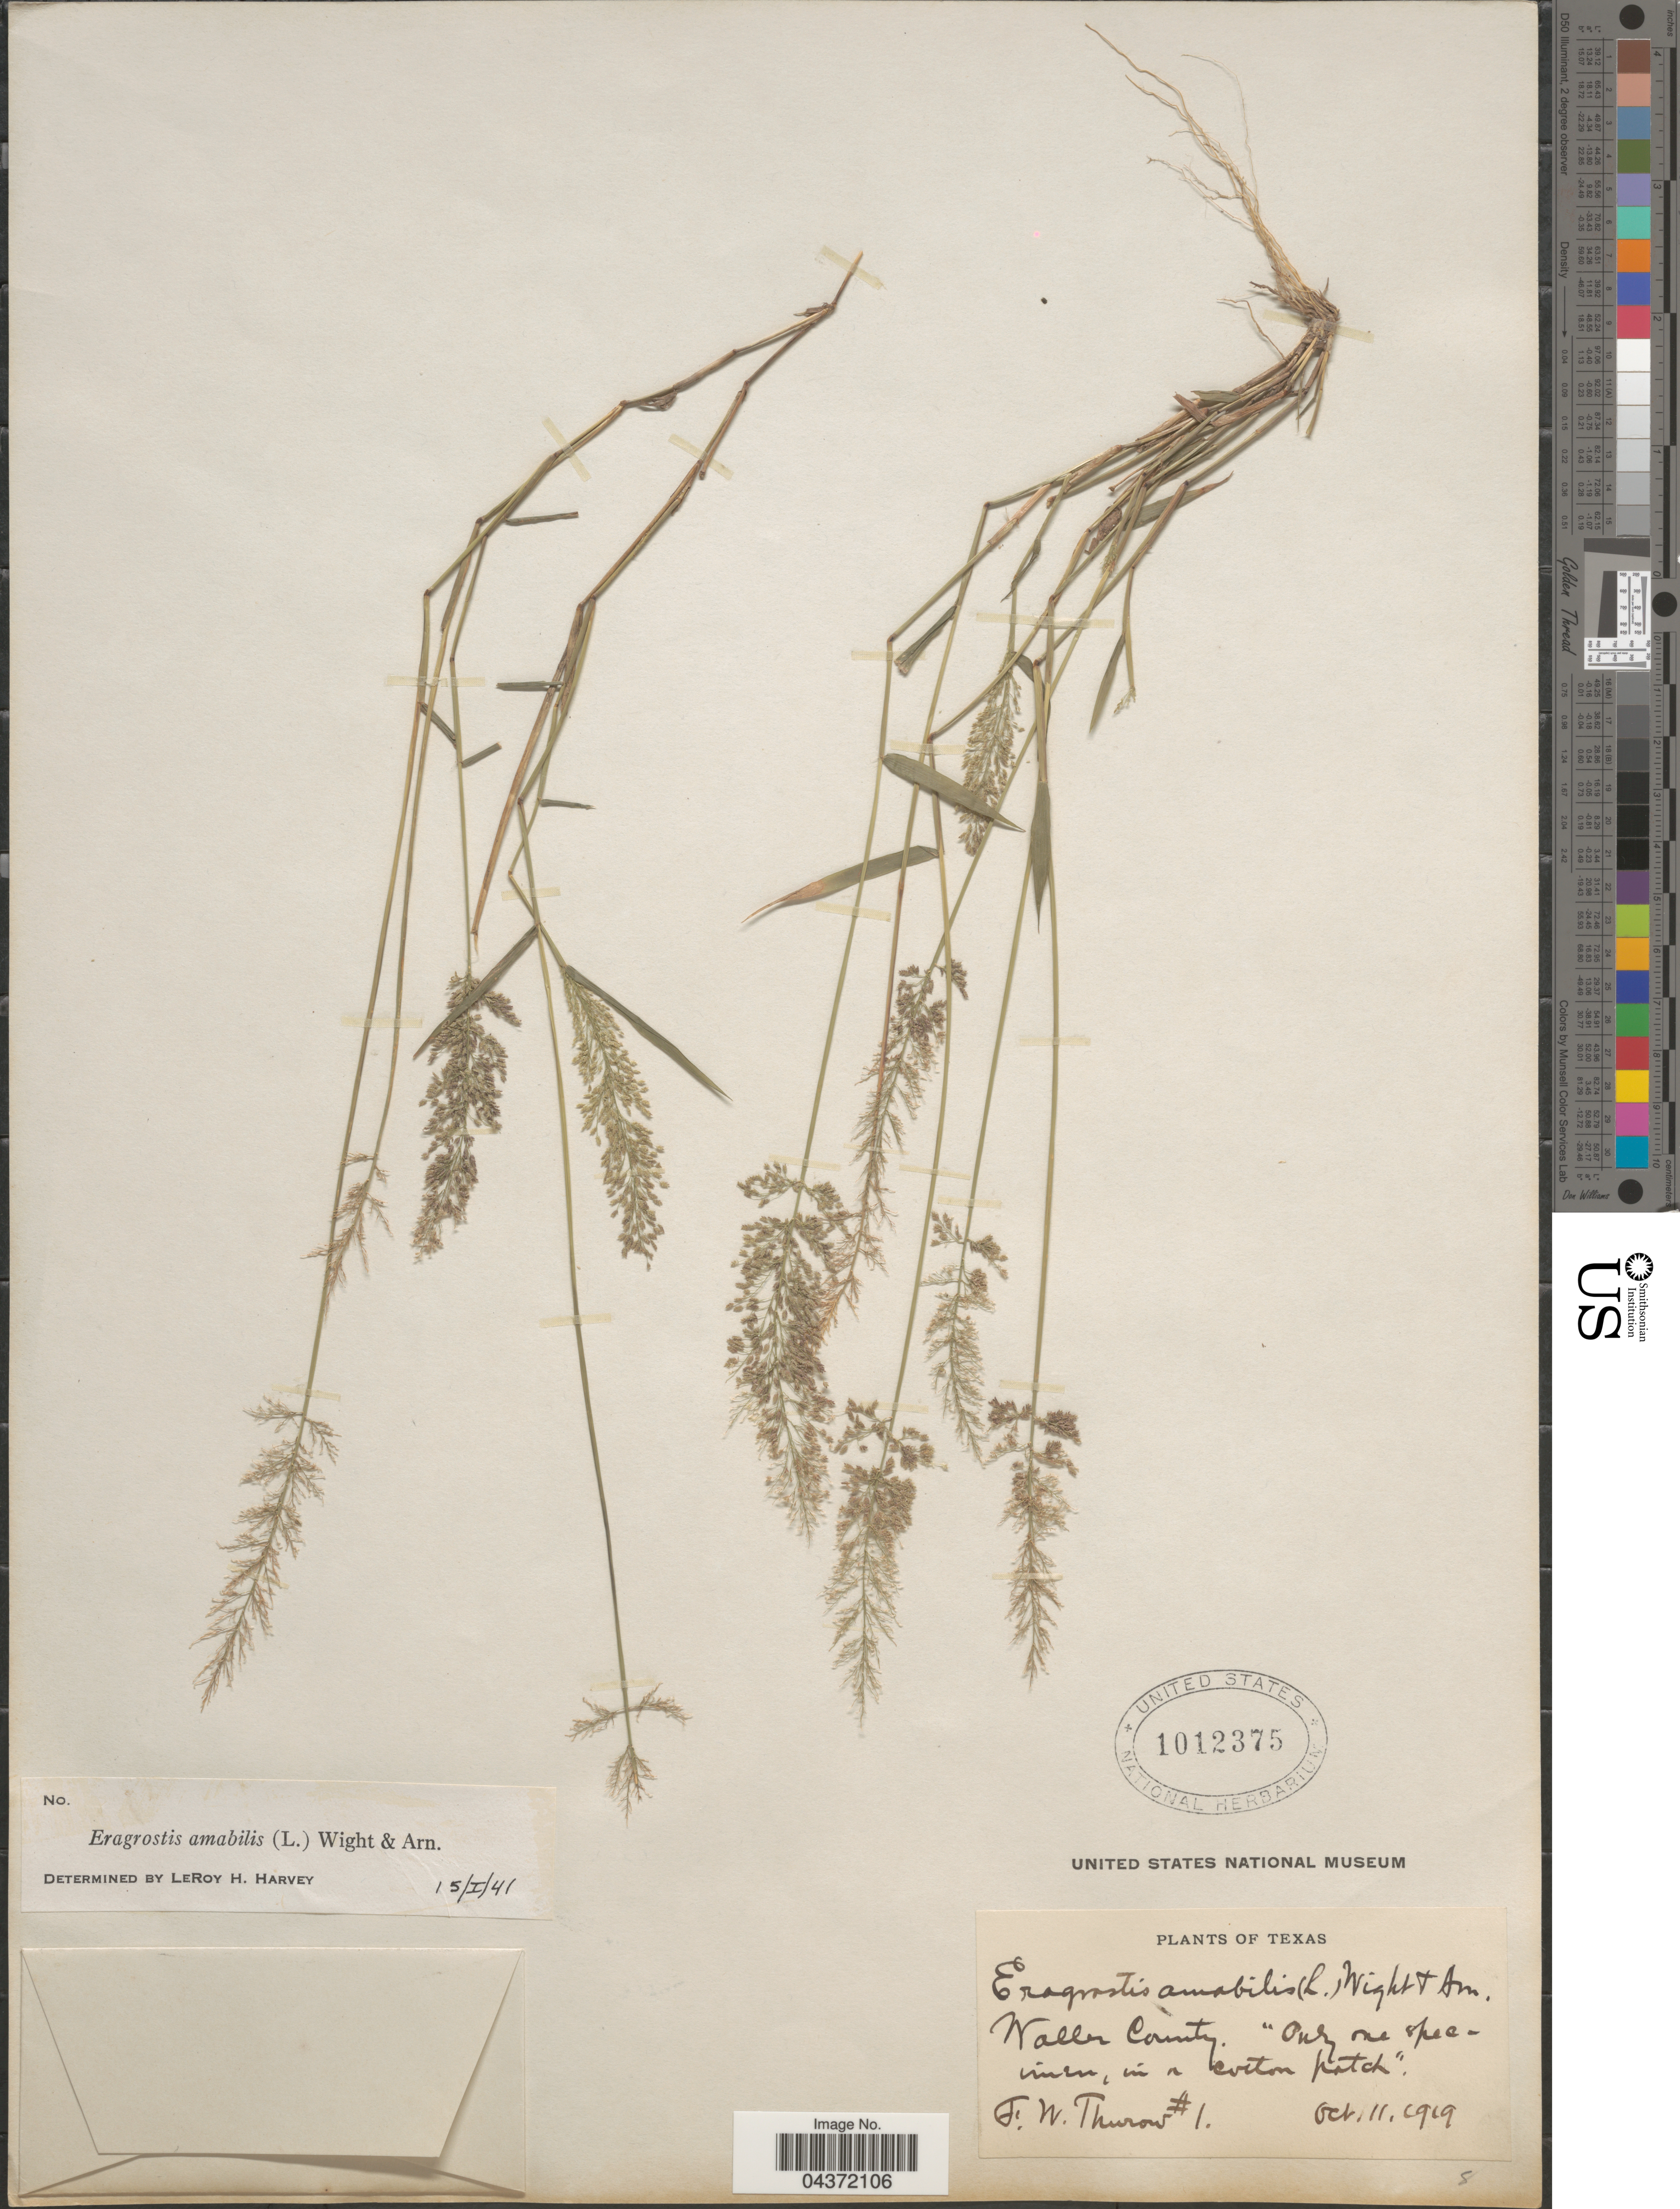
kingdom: Plantae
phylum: Tracheophyta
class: Liliopsida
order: Poales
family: Poaceae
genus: Eragrostis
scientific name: Eragrostis tenella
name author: (L.) P. Beauv. ex Roem. & Schult.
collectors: F. W. Thurow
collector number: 1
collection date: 1919-10-11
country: United States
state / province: Texas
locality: Waller County.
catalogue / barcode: US 1012375